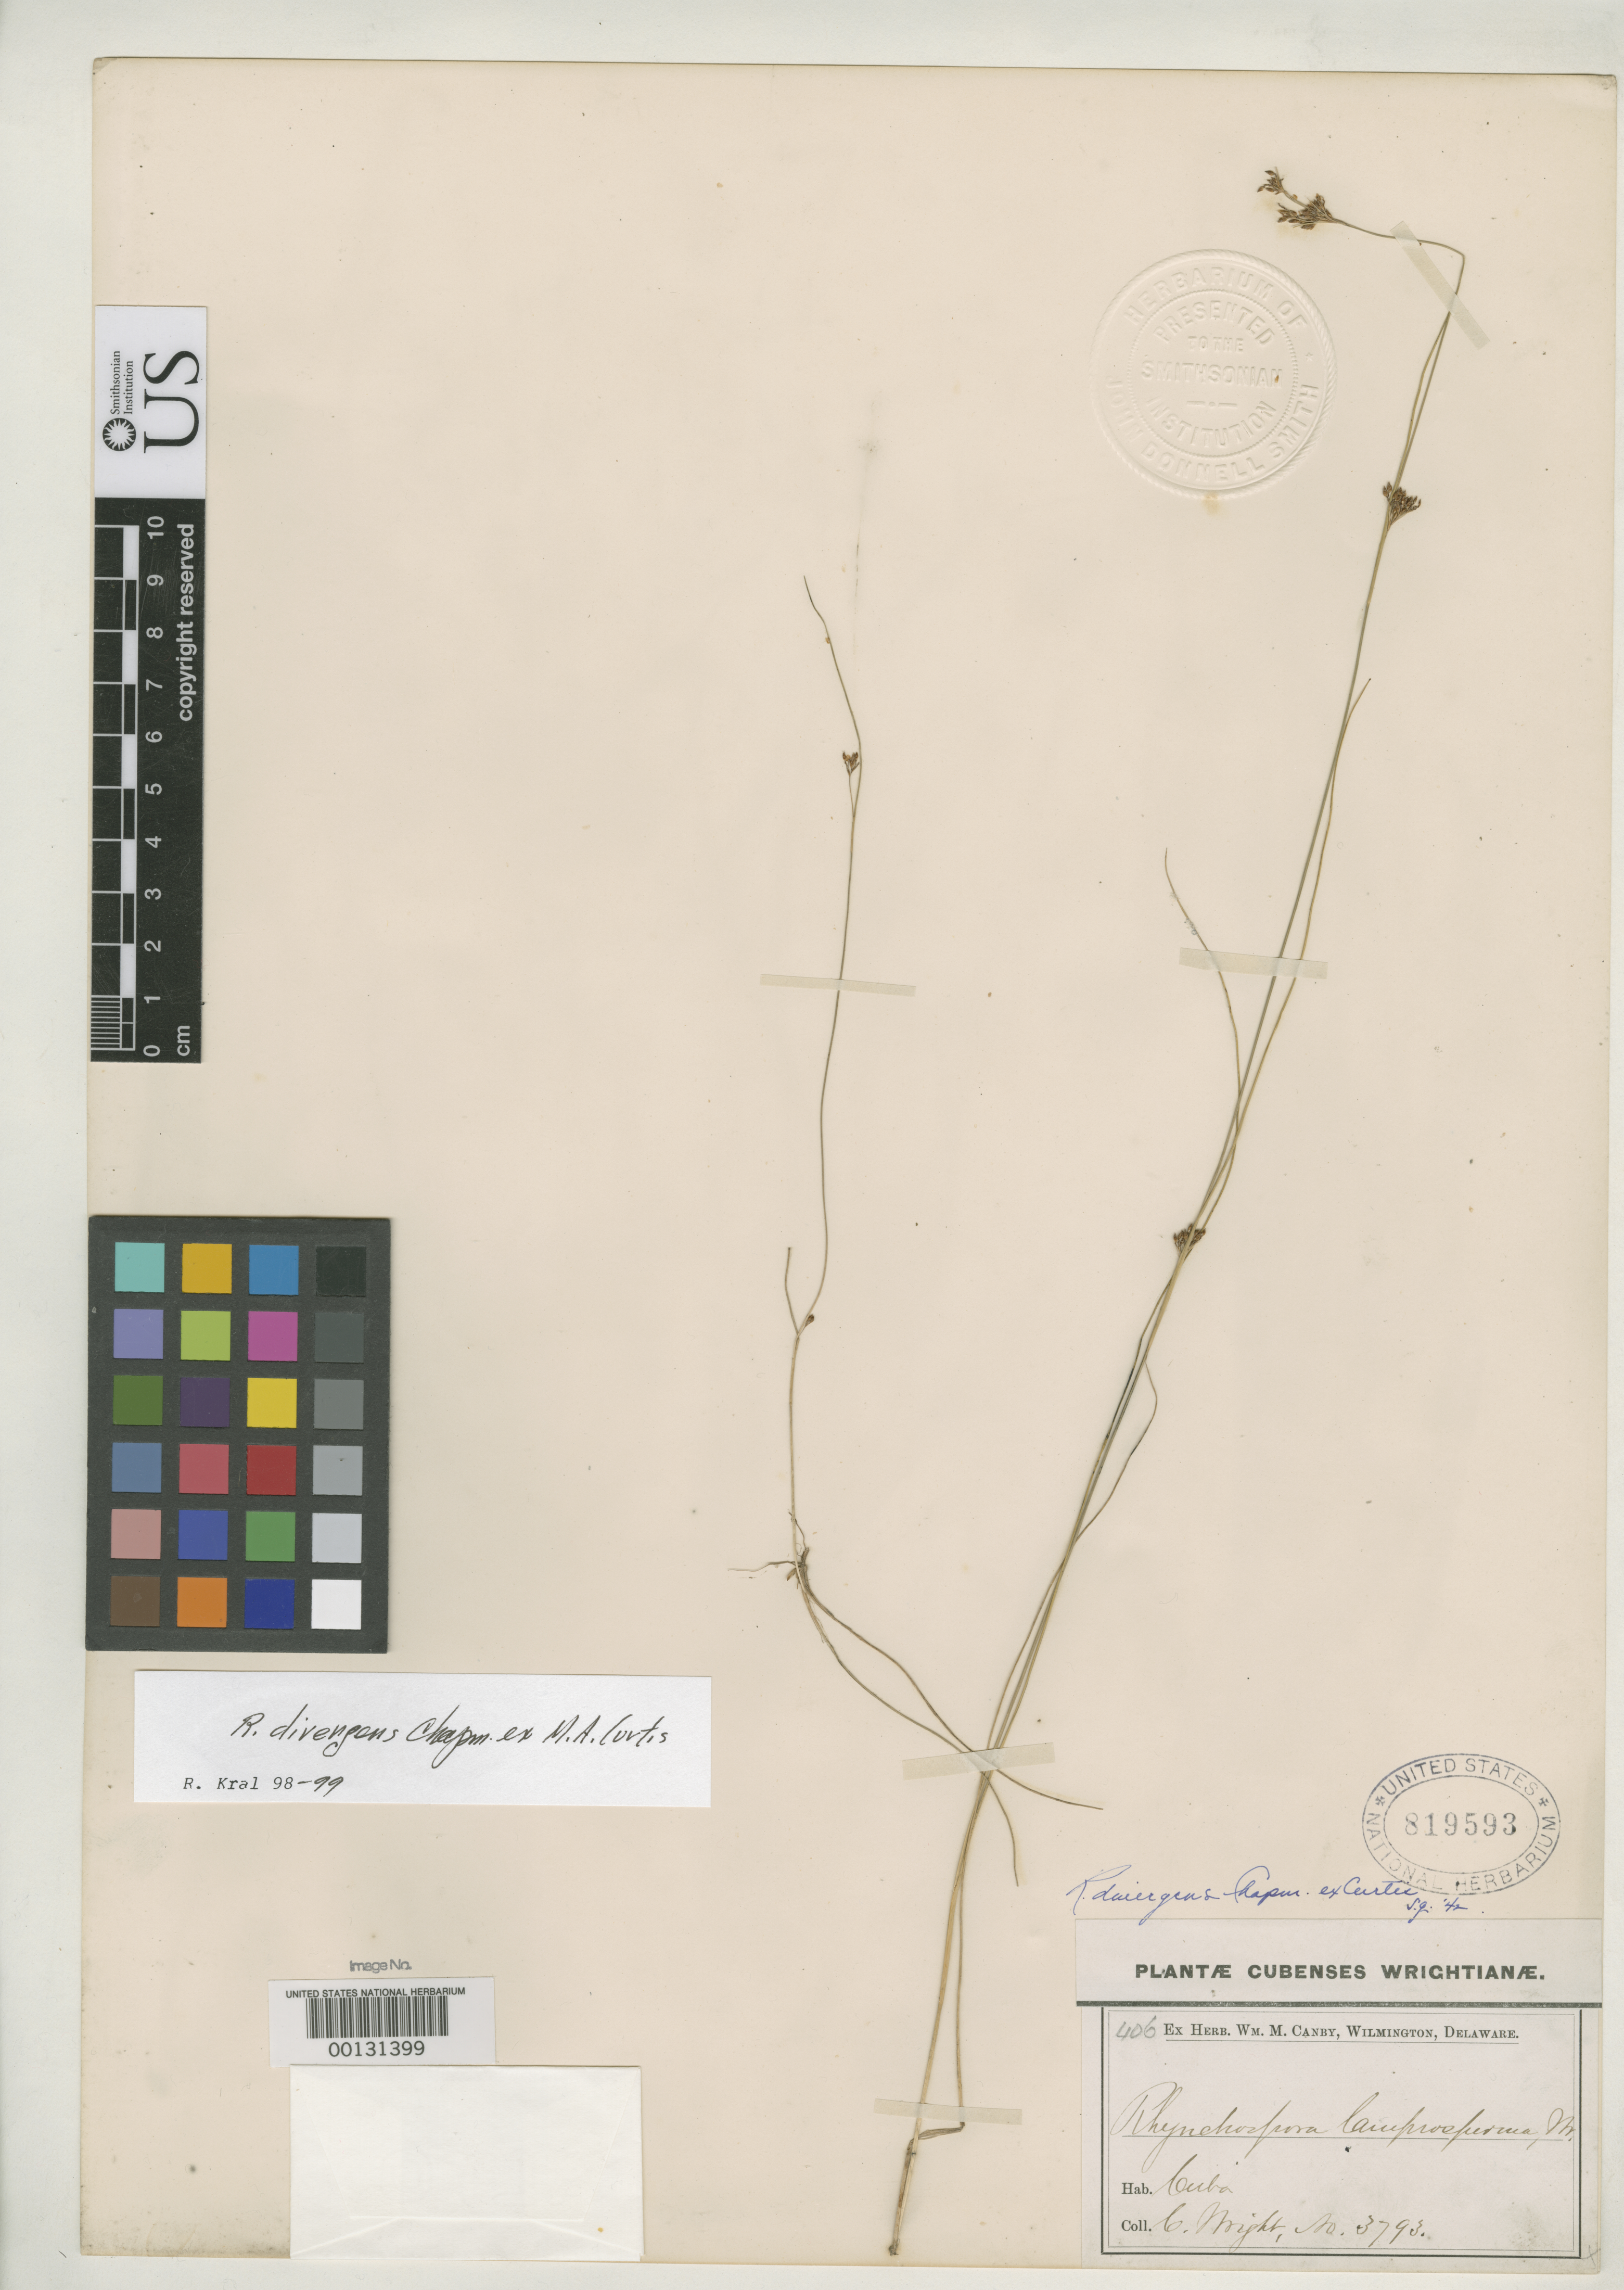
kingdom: Plantae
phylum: Tracheophyta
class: Liliopsida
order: Poales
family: Cyperaceae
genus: Rhynchospora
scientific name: Rhynchospora lamprosperma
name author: C. Wright in Sauvalle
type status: Isotype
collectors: C. Wright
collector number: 3793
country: Cuba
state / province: Pinar del Río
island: Greater Antilles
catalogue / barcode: US 819593